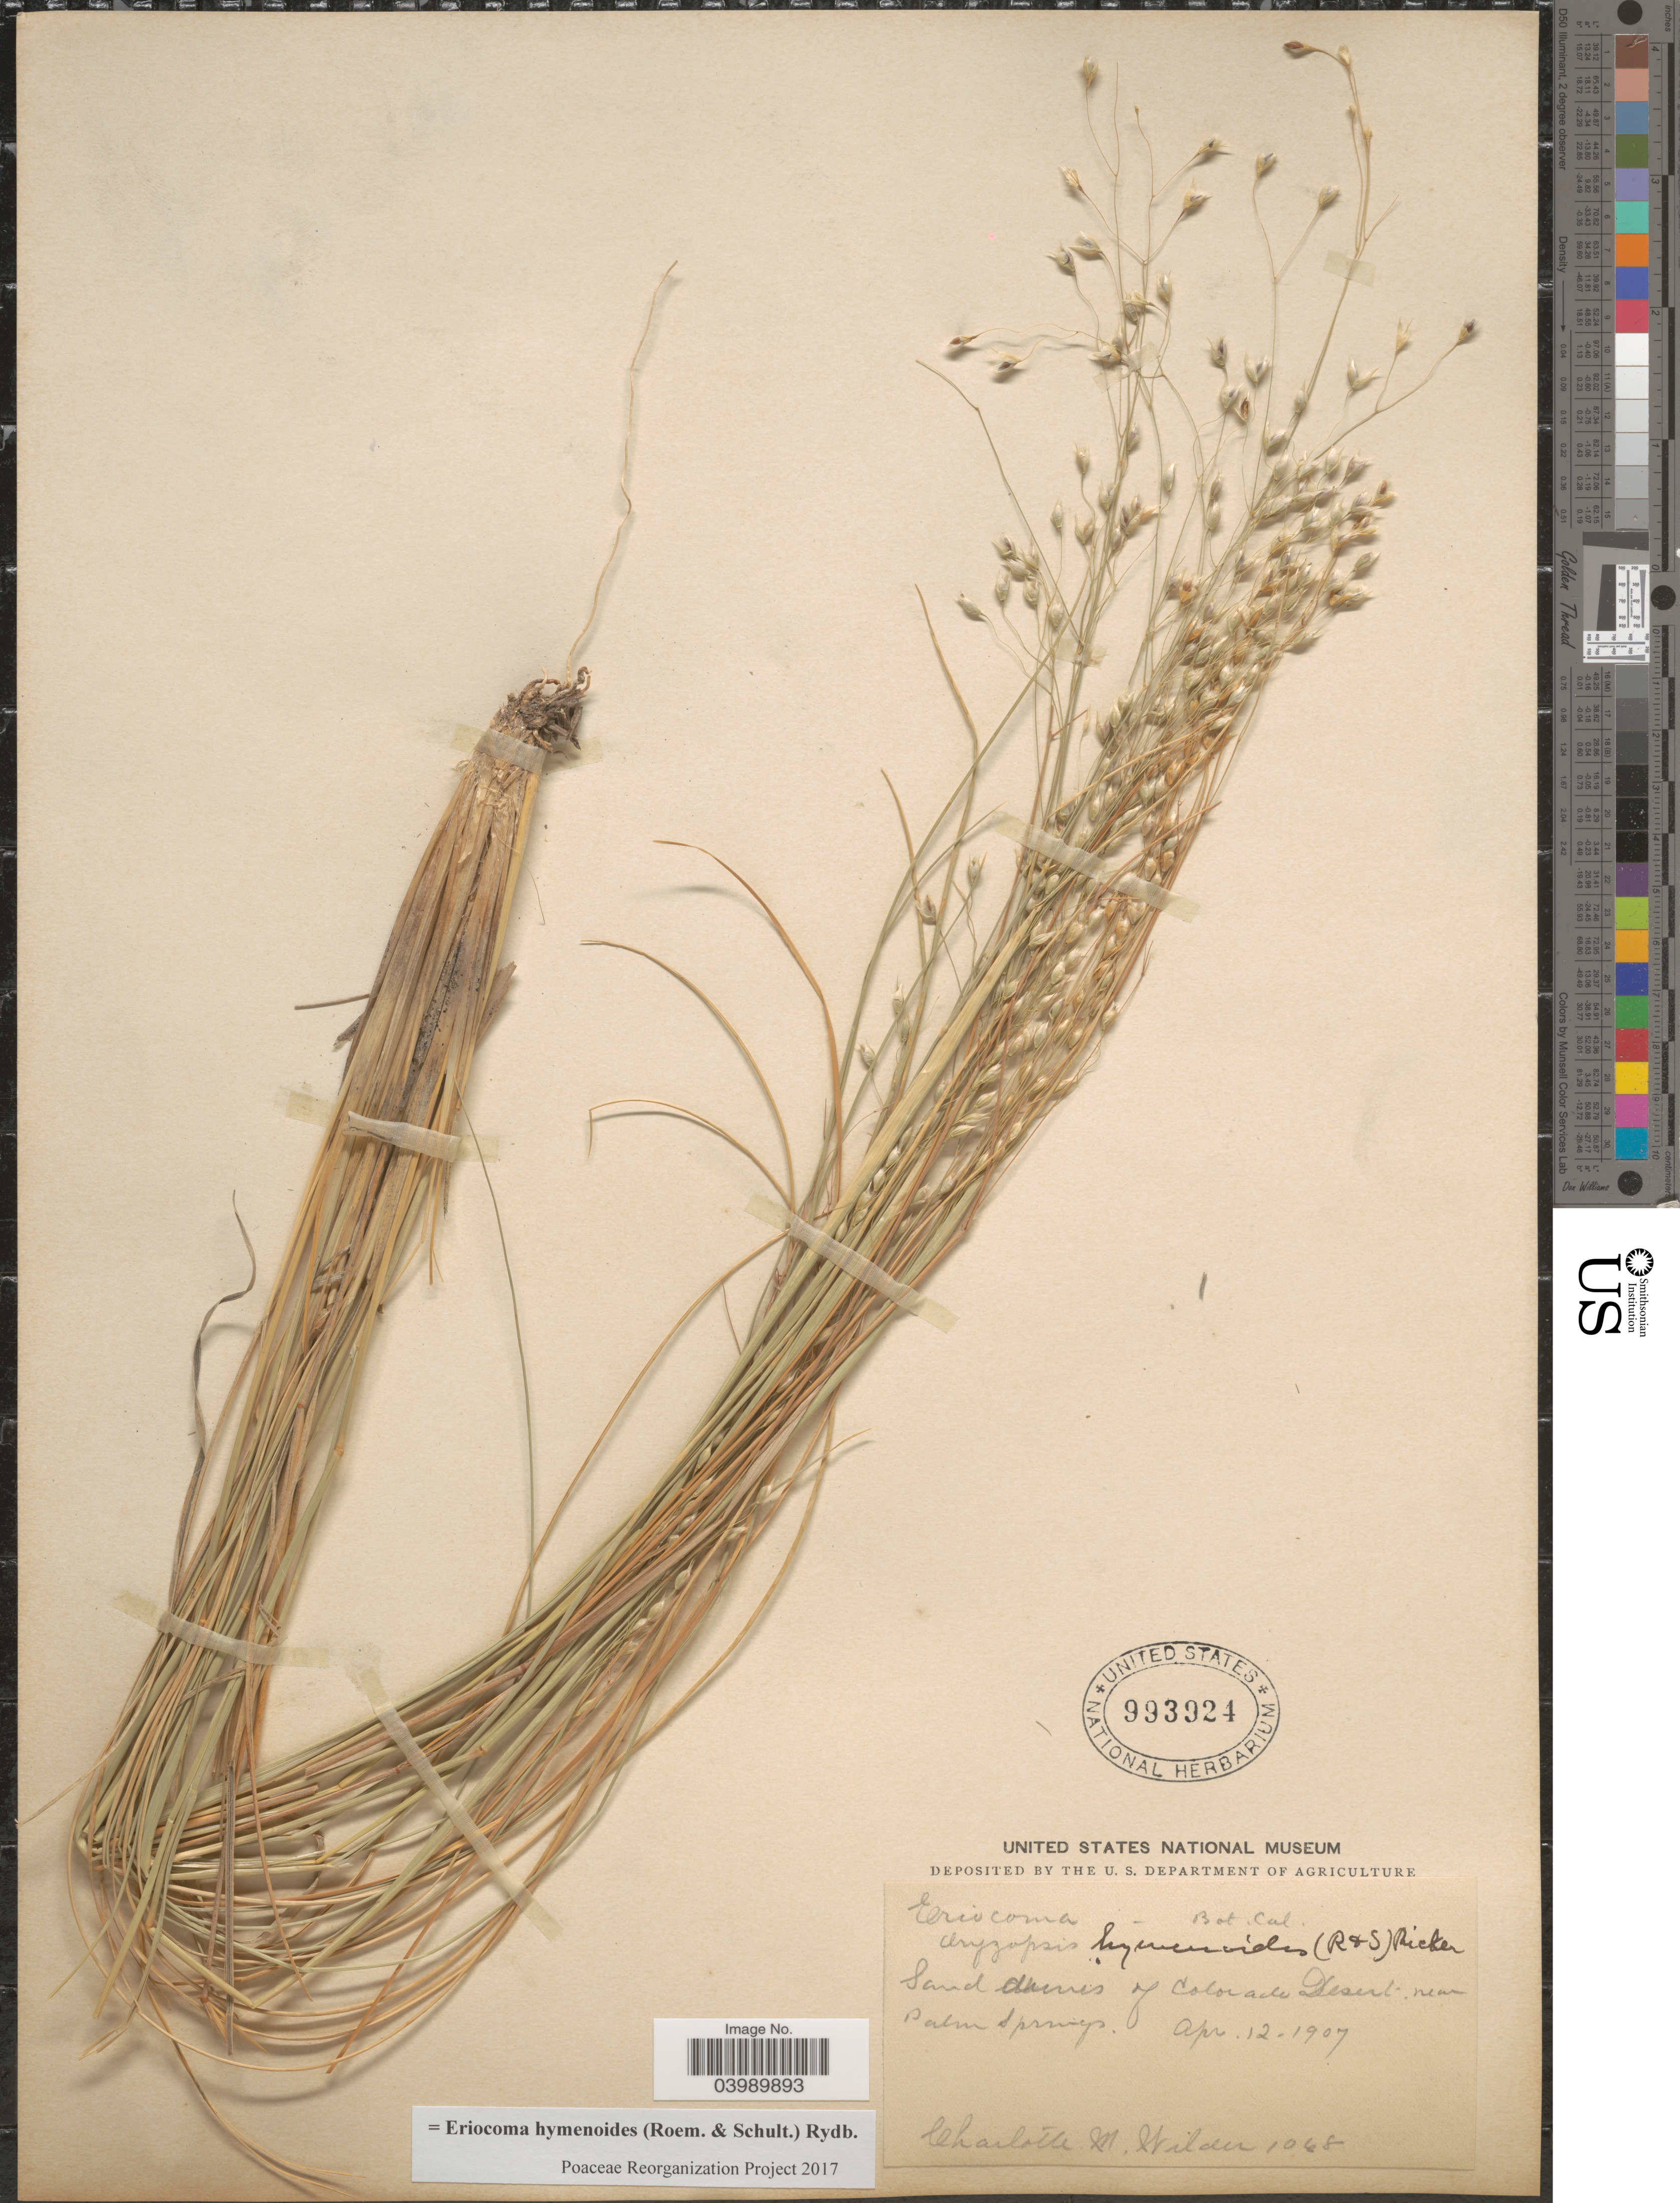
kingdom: Plantae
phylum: Tracheophyta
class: Liliopsida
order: Poales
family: Poaceae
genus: Eriocoma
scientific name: Eriocoma hymenoides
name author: (Roem. & Schult.) Rydb.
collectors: C. Wilder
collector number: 1068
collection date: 1907-04-12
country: United States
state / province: California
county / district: Riverside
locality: Sand dunes of Colorado Desert near Palm Springs.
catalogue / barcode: US 993924